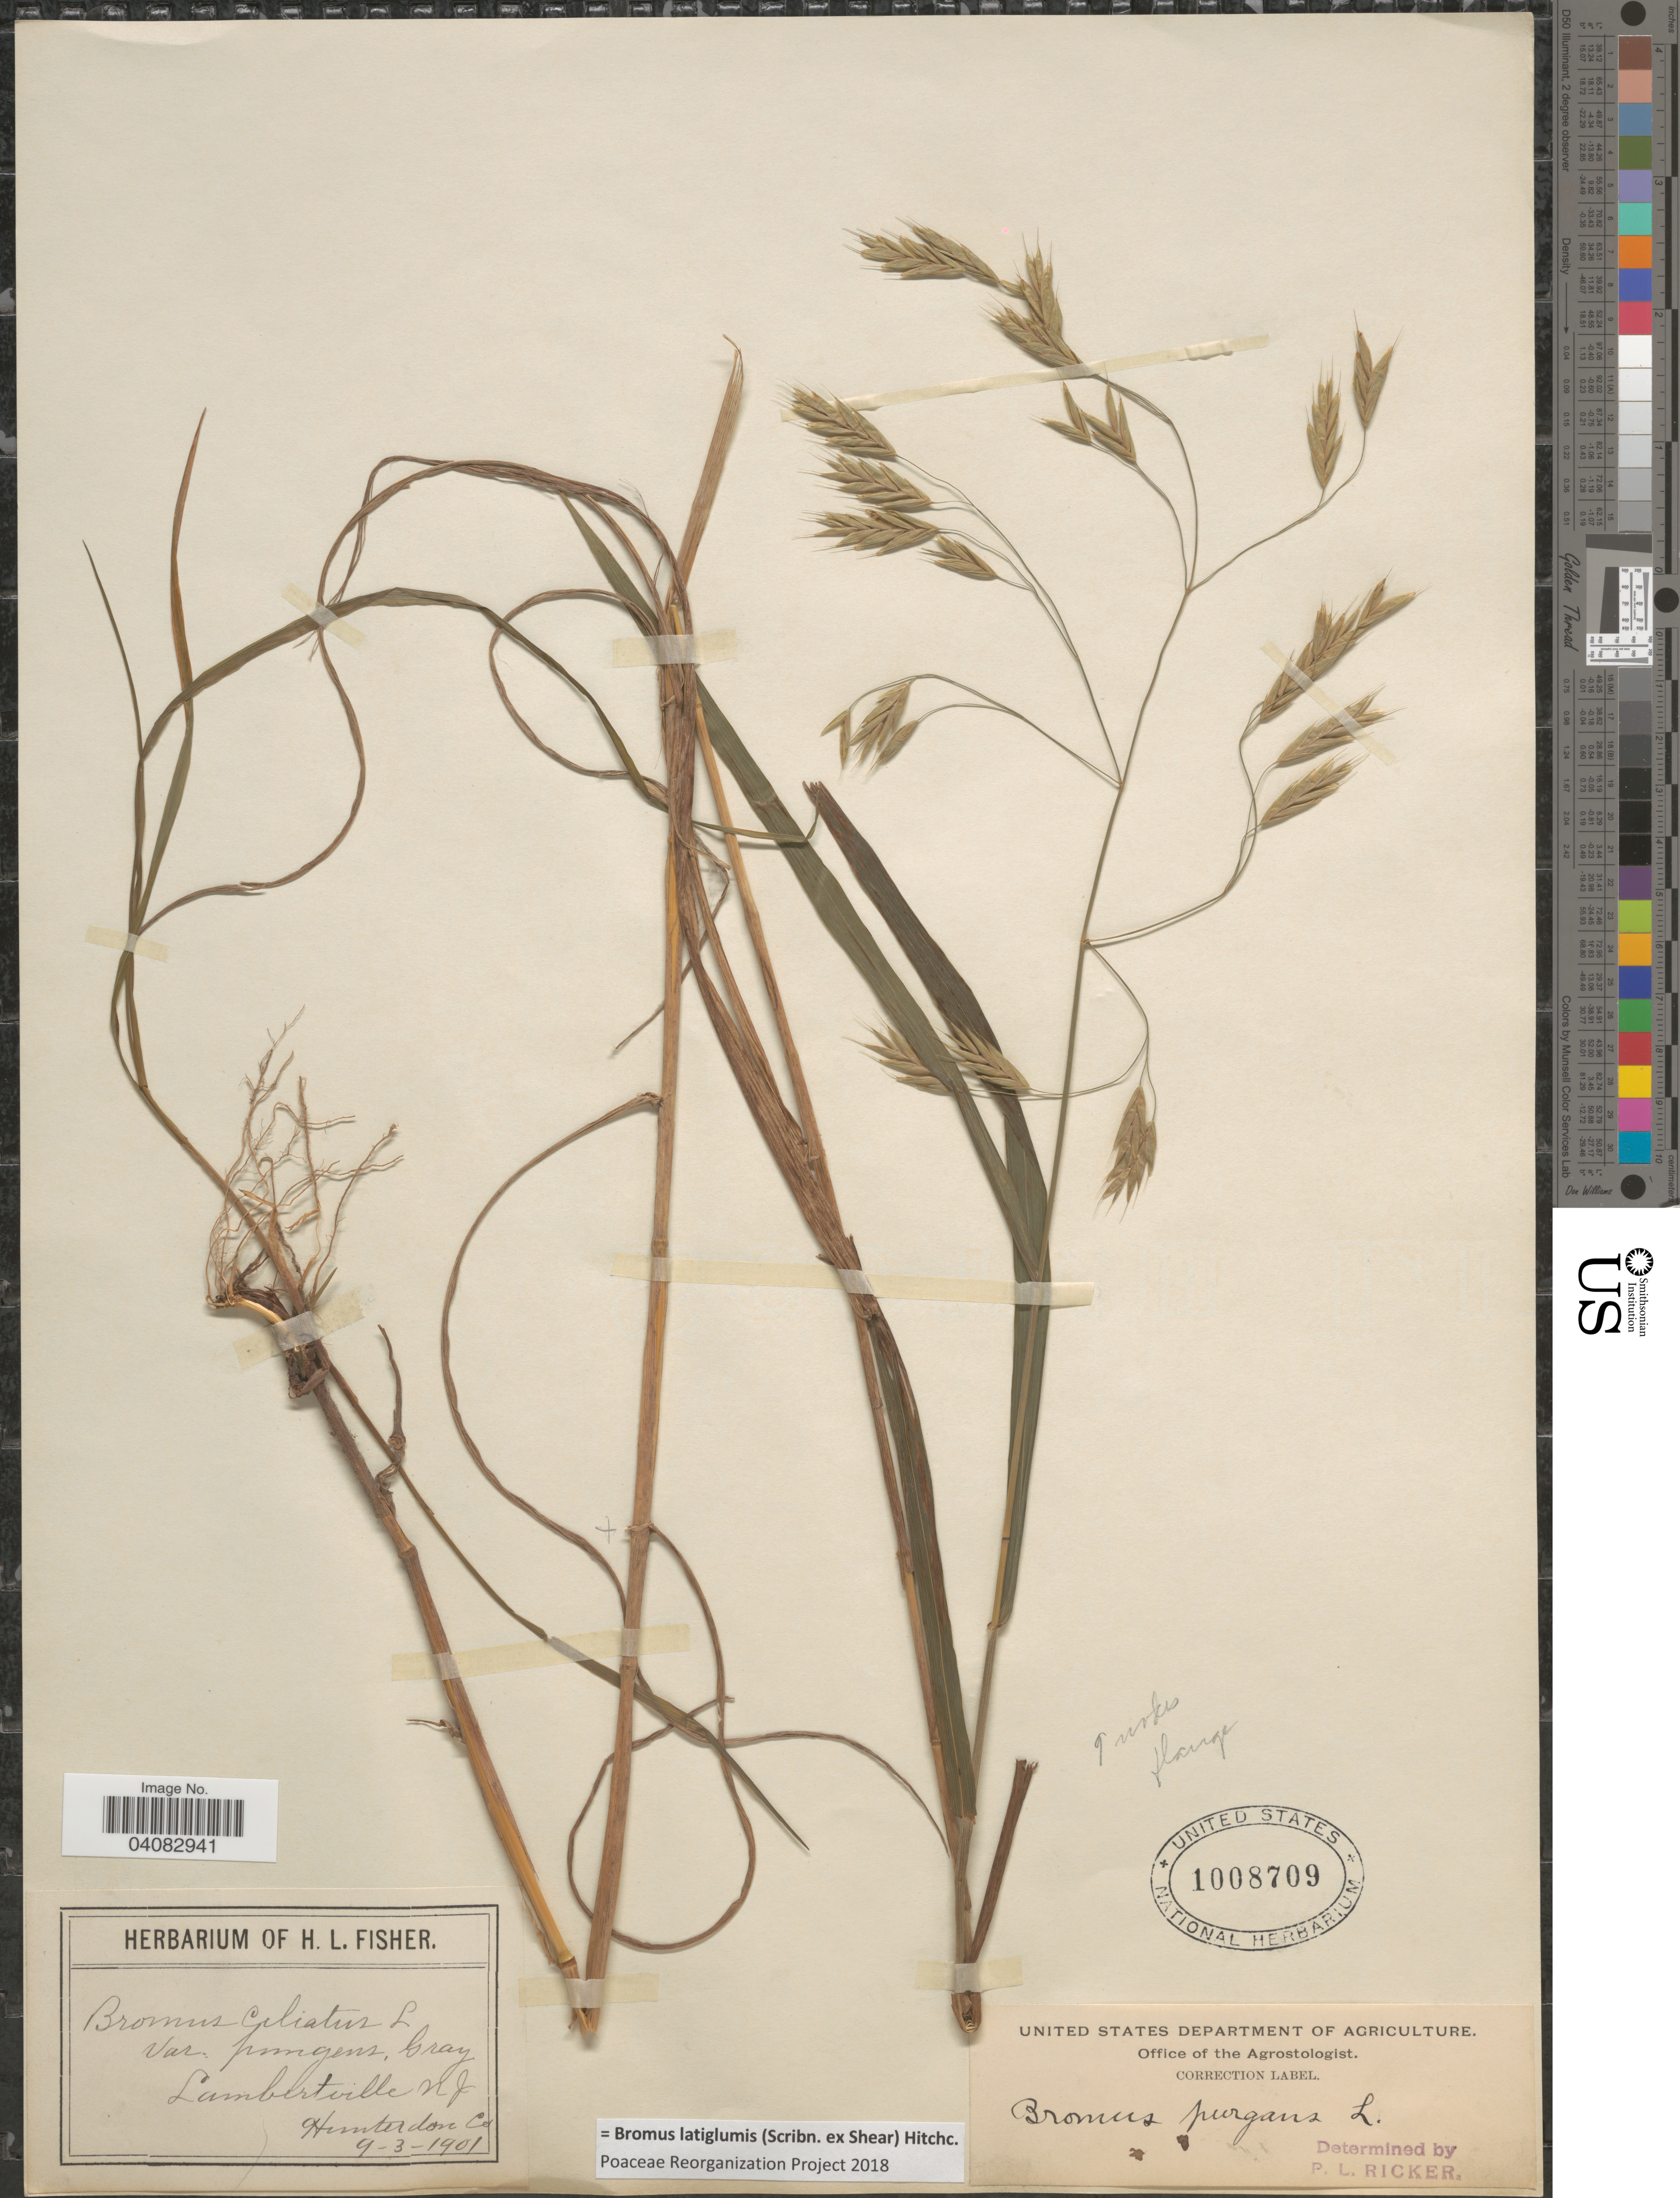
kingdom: Plantae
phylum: Tracheophyta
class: Liliopsida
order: Poales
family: Poaceae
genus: Bromus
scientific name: Bromus latiglumis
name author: (Scribn. ex Shear) Hitchc.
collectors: ex herb. of H. L. Fisher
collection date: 1901-09-03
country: United States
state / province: New Jersey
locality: Lambertville. Hunterdon Co.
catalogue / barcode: US 1008709